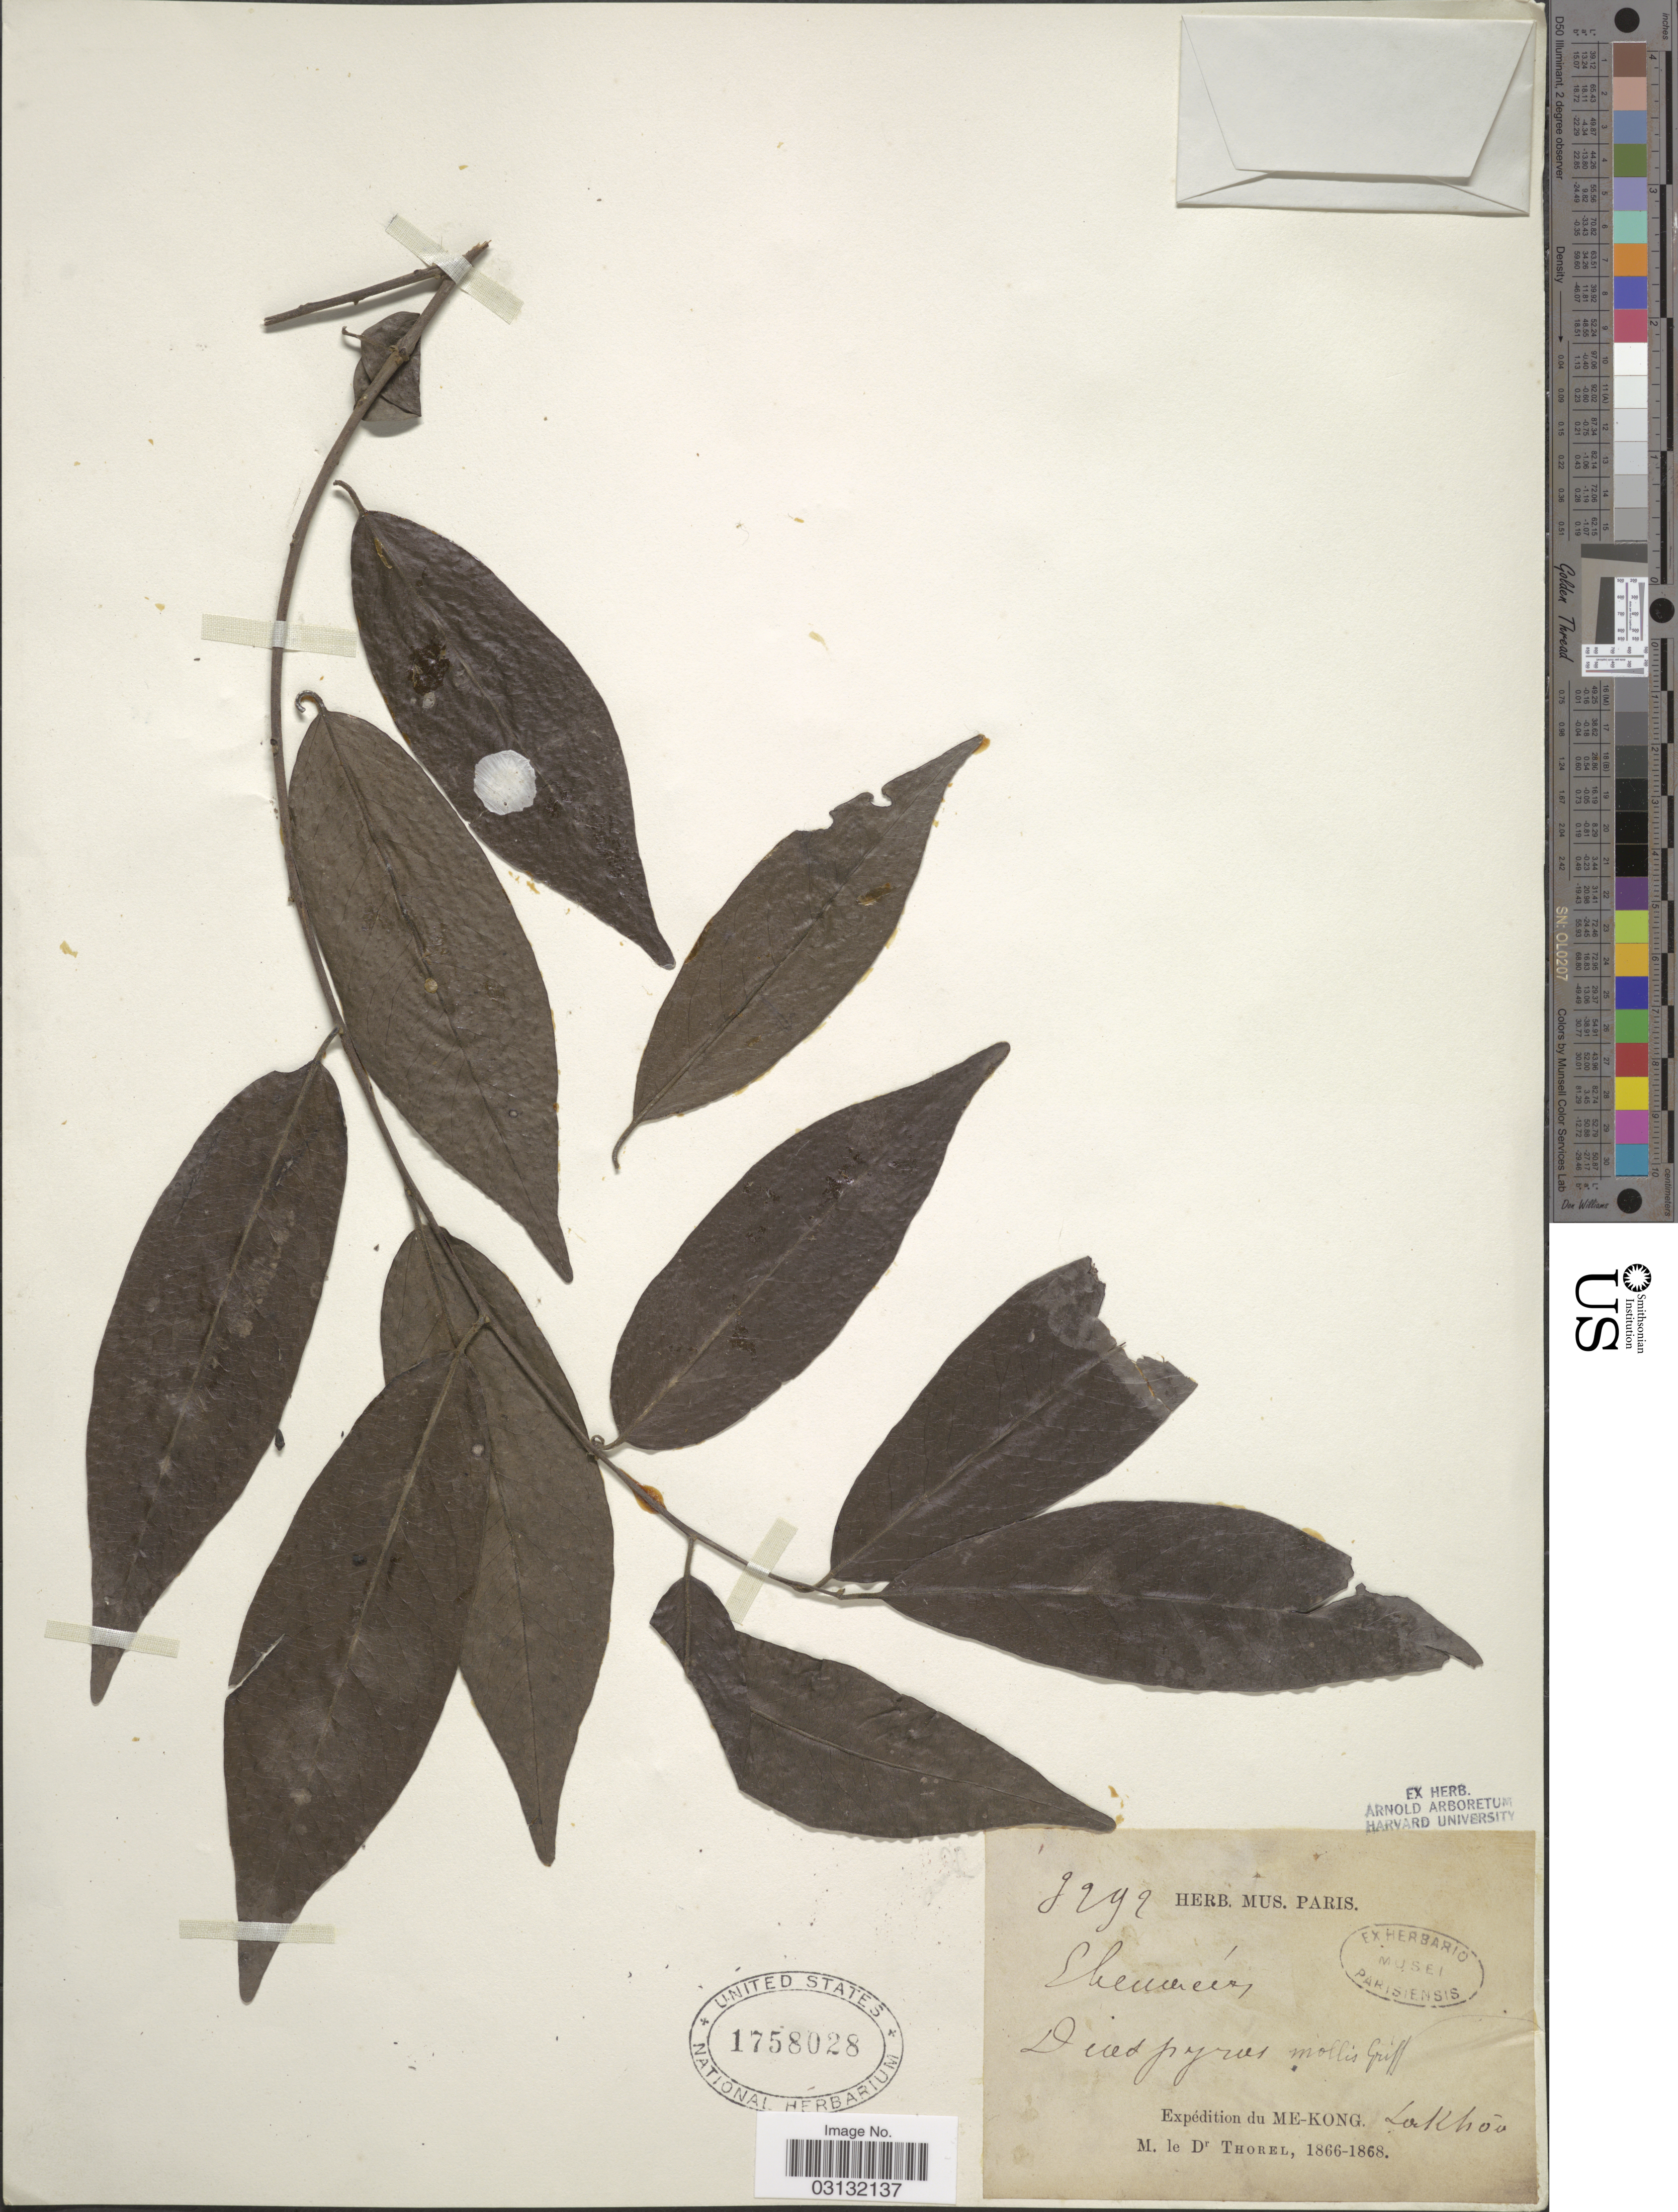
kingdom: Plantae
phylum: Tracheophyta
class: Magnoliopsida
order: Ericales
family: Ebenaceae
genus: Diospyros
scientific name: Diospyros mollis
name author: Griff.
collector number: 3292*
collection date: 1866/1868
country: Laos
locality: Me-Kong, Lakhou.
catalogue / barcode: US 1758028